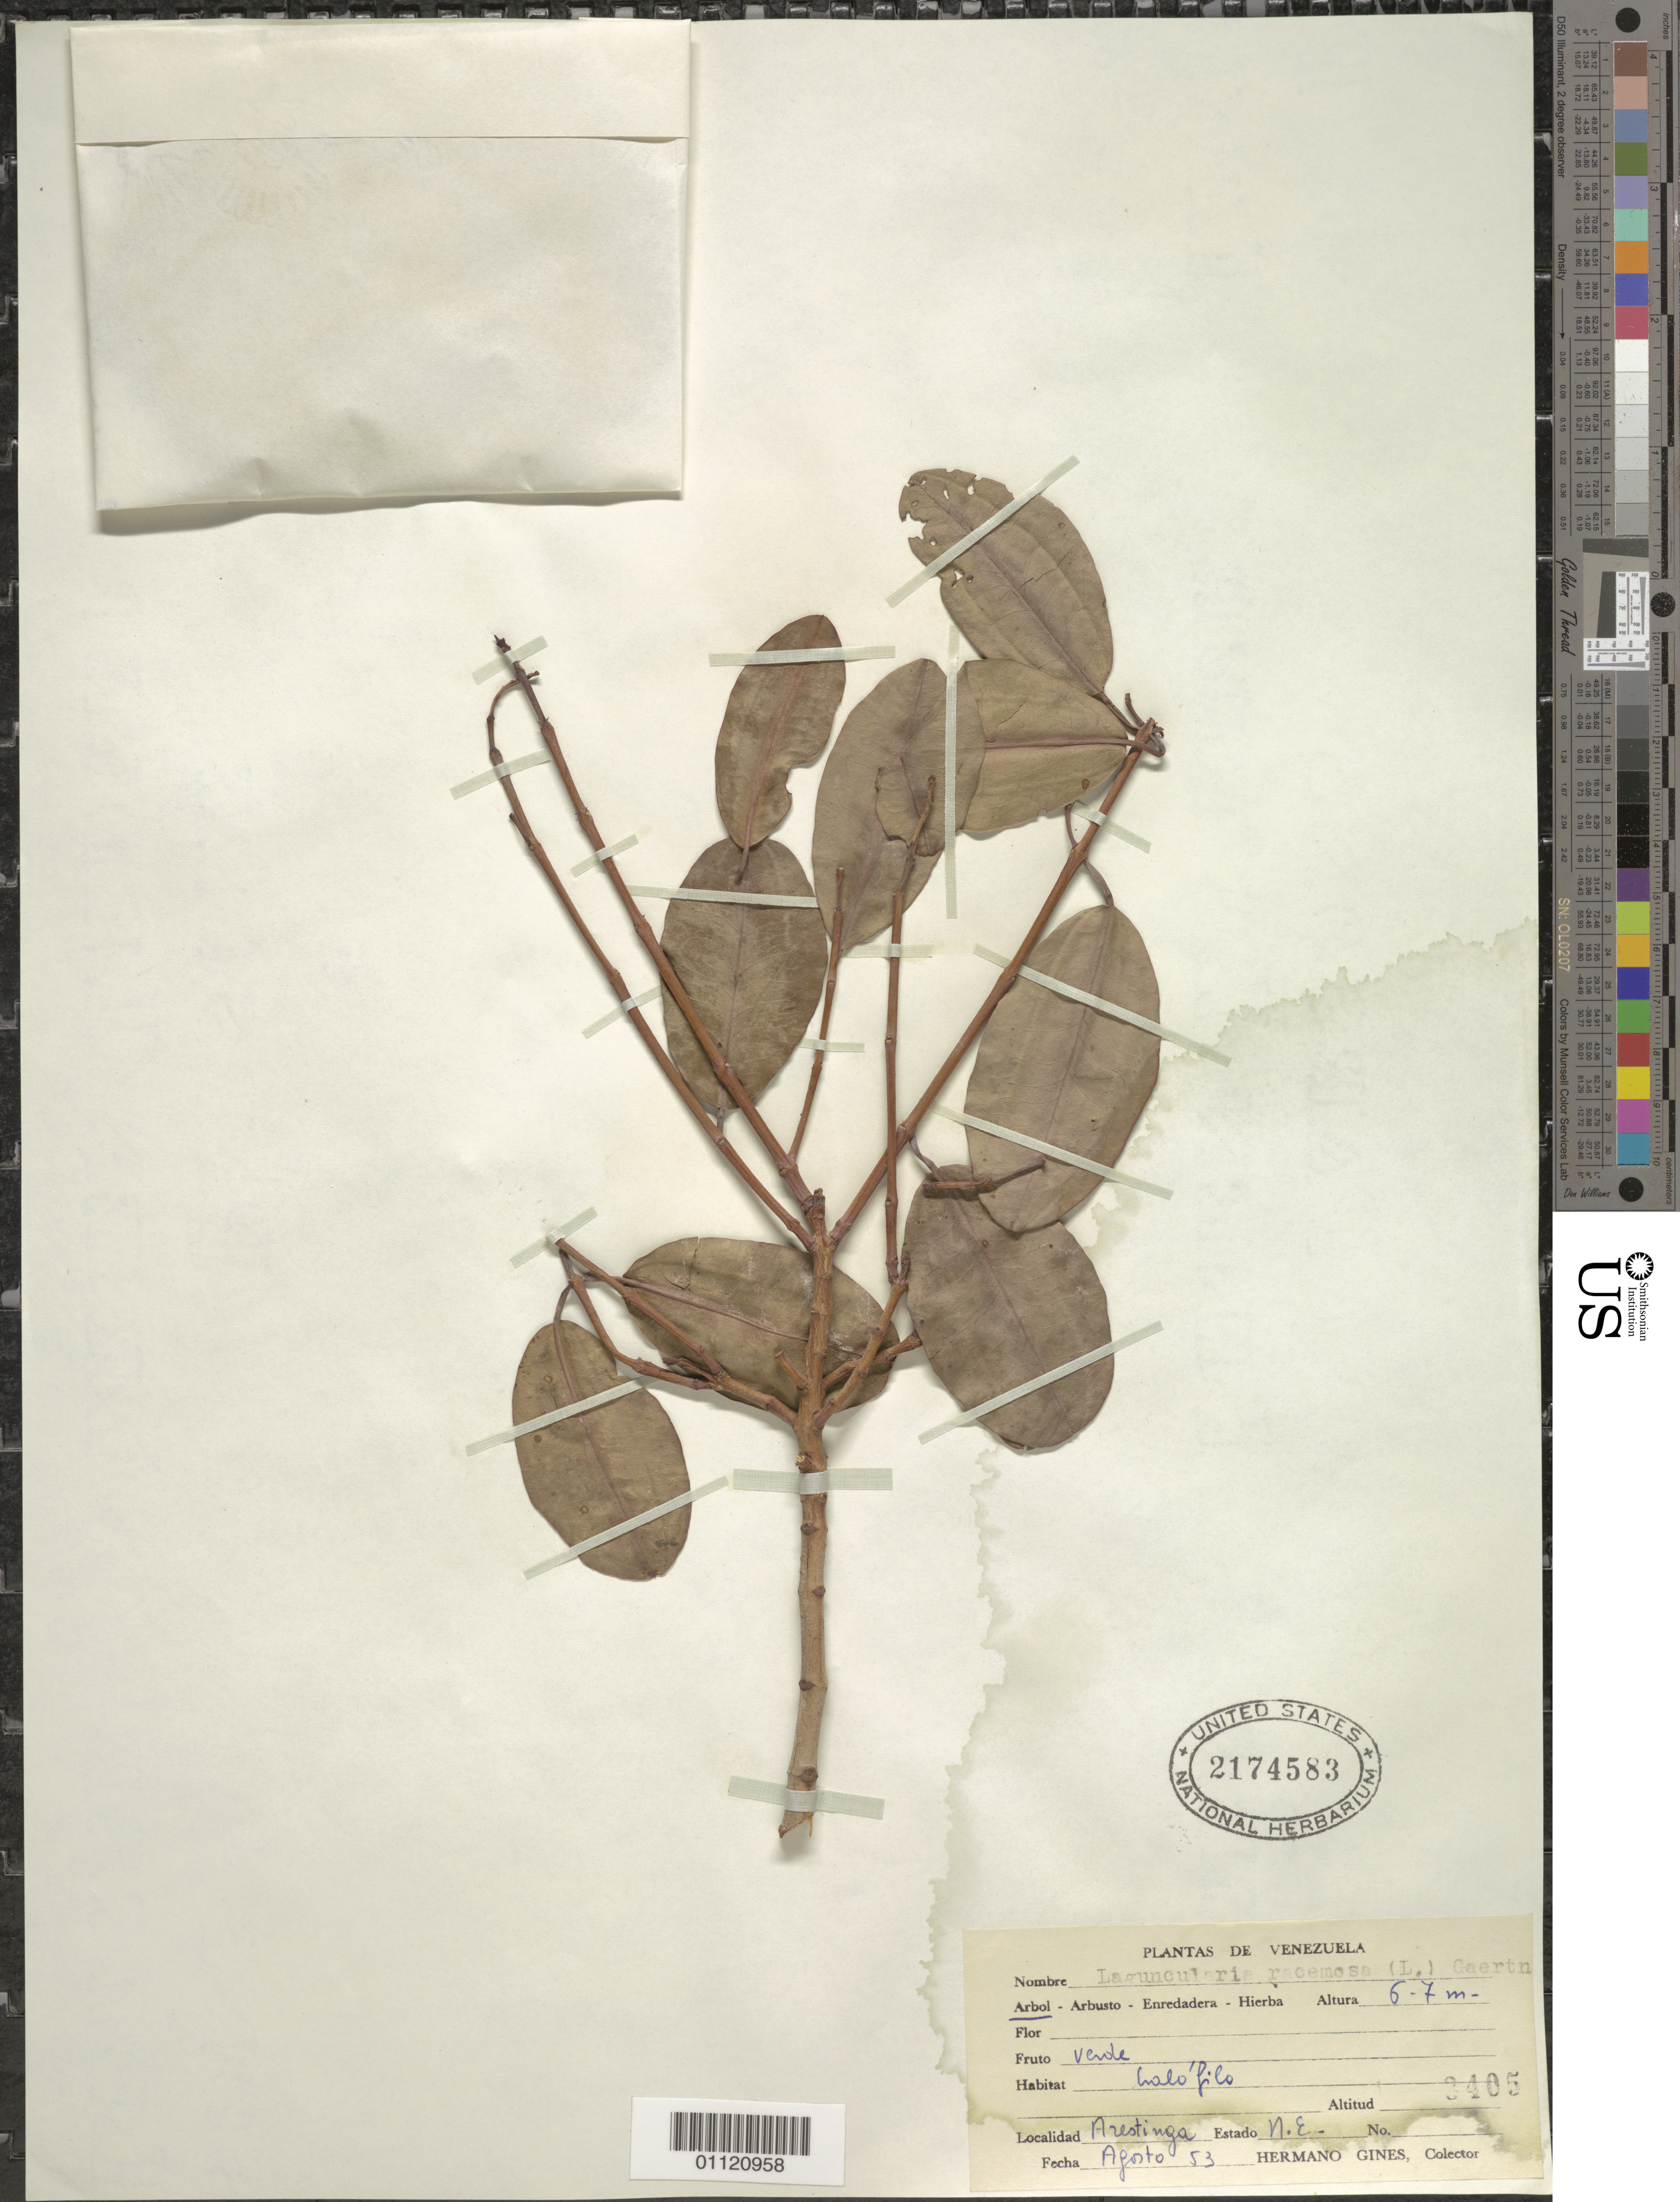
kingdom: Plantae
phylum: Tracheophyta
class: Magnoliopsida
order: Myrtales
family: Combretaceae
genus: Laguncularia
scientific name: Laguncularia racemosa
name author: (L.) C.F. Gaertn.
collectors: Bro. Gines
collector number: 3335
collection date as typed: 01 Aug 1953 to 31 Aug 1953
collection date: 1953-08-01/1953-08-31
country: Venezuela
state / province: Nueva Esparta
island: Margarita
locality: Los Marites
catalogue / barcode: US 2174530-2